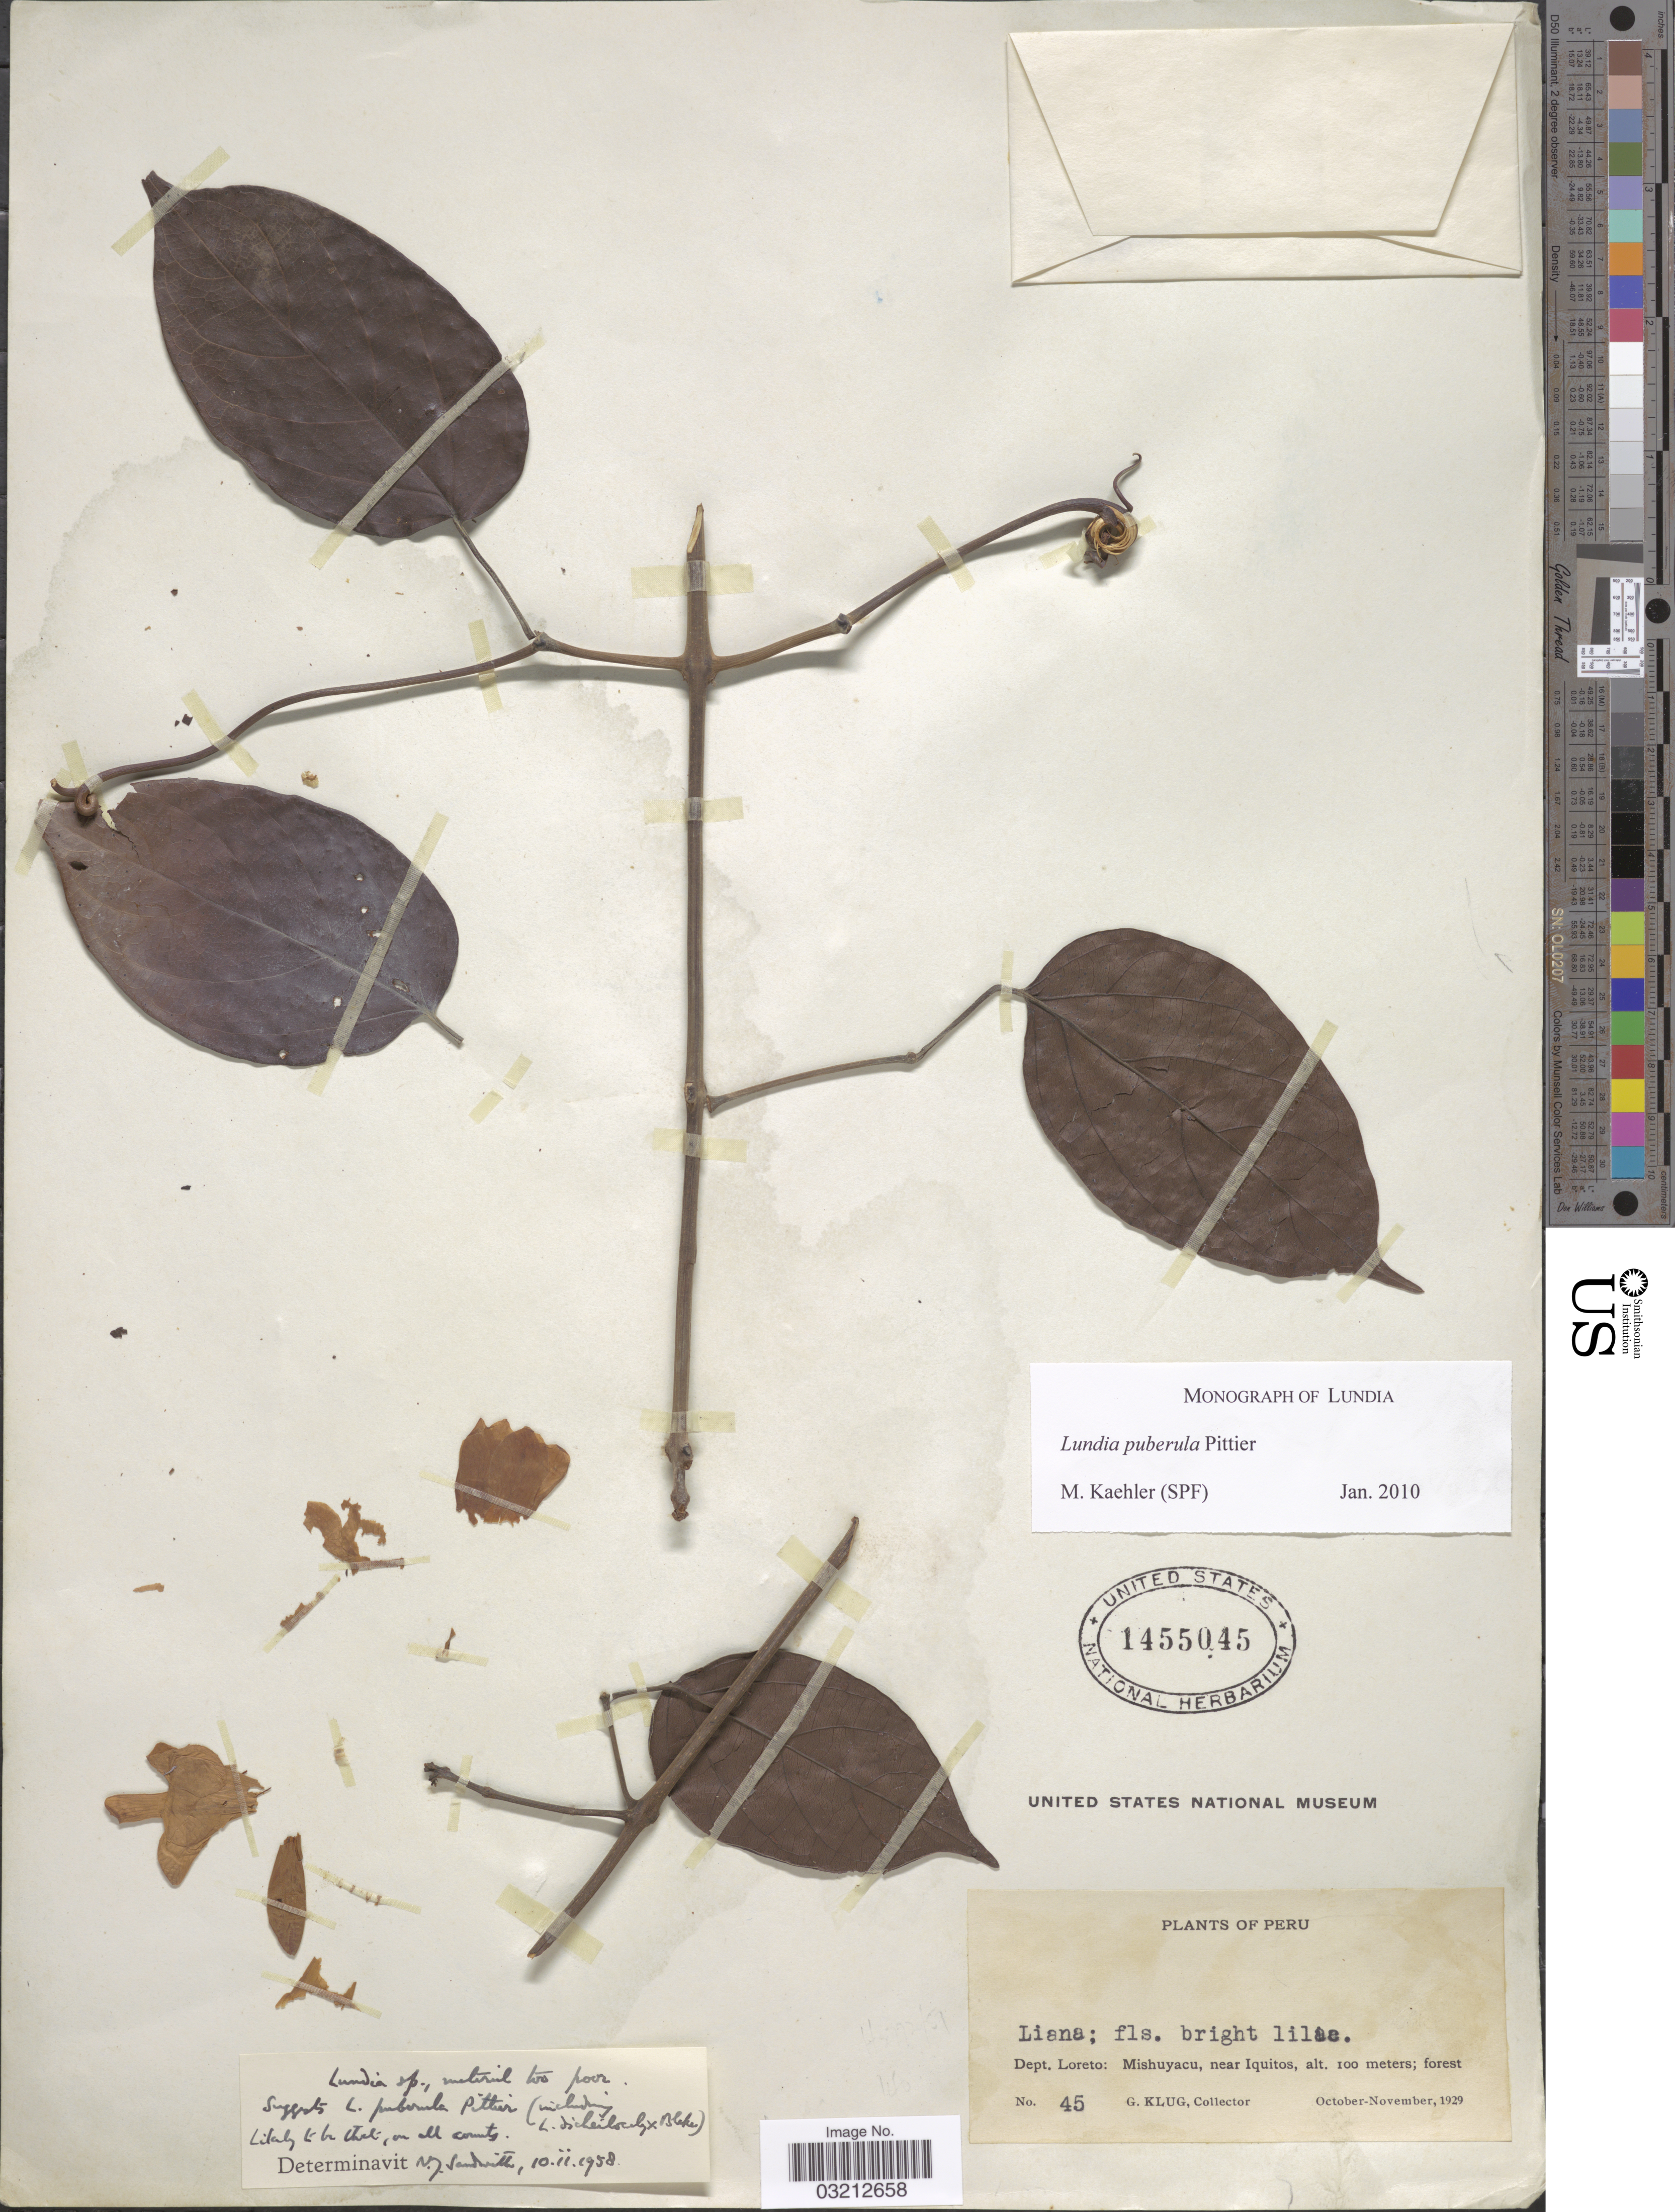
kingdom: Plantae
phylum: Tracheophyta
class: Magnoliopsida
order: Lamiales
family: Bignoniaceae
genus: Lundia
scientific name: Lundia puberula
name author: Pittier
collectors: G. Klug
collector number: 45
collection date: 1929-10/1929-11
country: Peru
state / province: Loreto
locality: Dept. Loreto: Mishuyacu, near Iquitos.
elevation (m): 100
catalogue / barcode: US 1455045